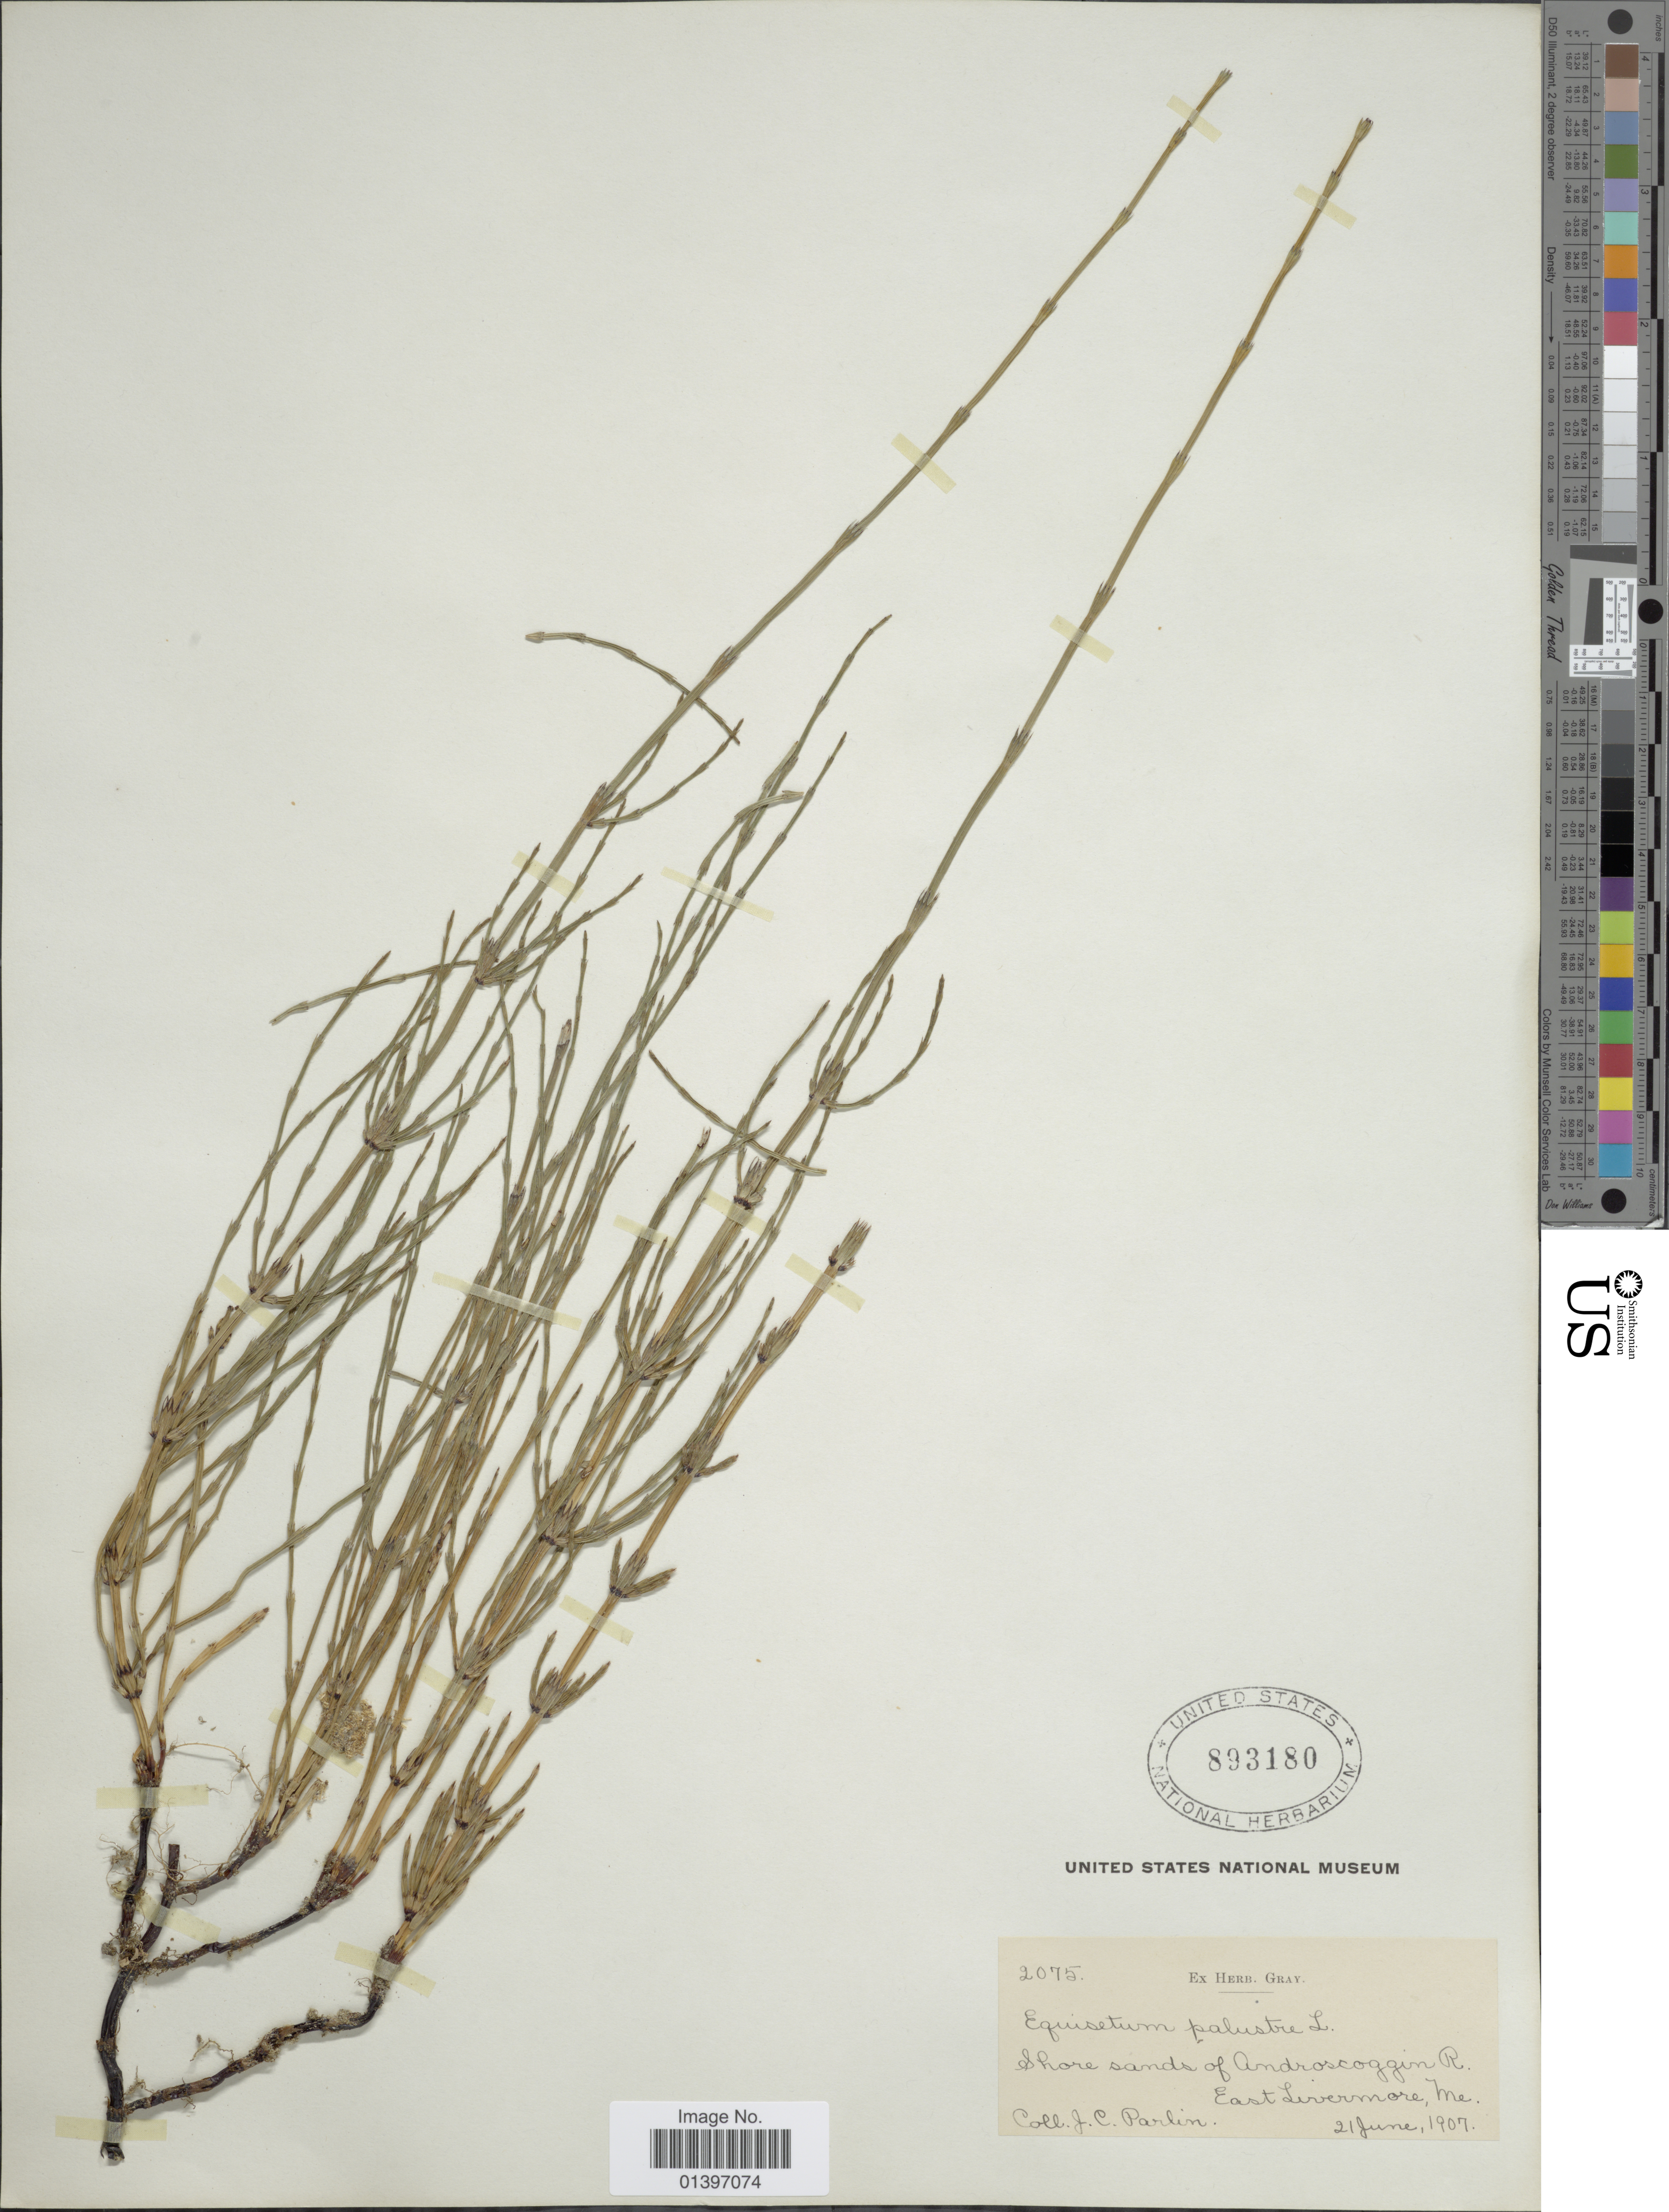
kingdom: Plantae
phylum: Tracheophyta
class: Polypodiopsida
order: Equisetales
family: Equisetaceae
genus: Equisetum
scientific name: Equisetum palustre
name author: L.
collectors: J. Parlin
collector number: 2075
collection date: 1907-06-21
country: United States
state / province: Maine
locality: Shore sands of Androscoggin R. East Livermore, Me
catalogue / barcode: US 893180